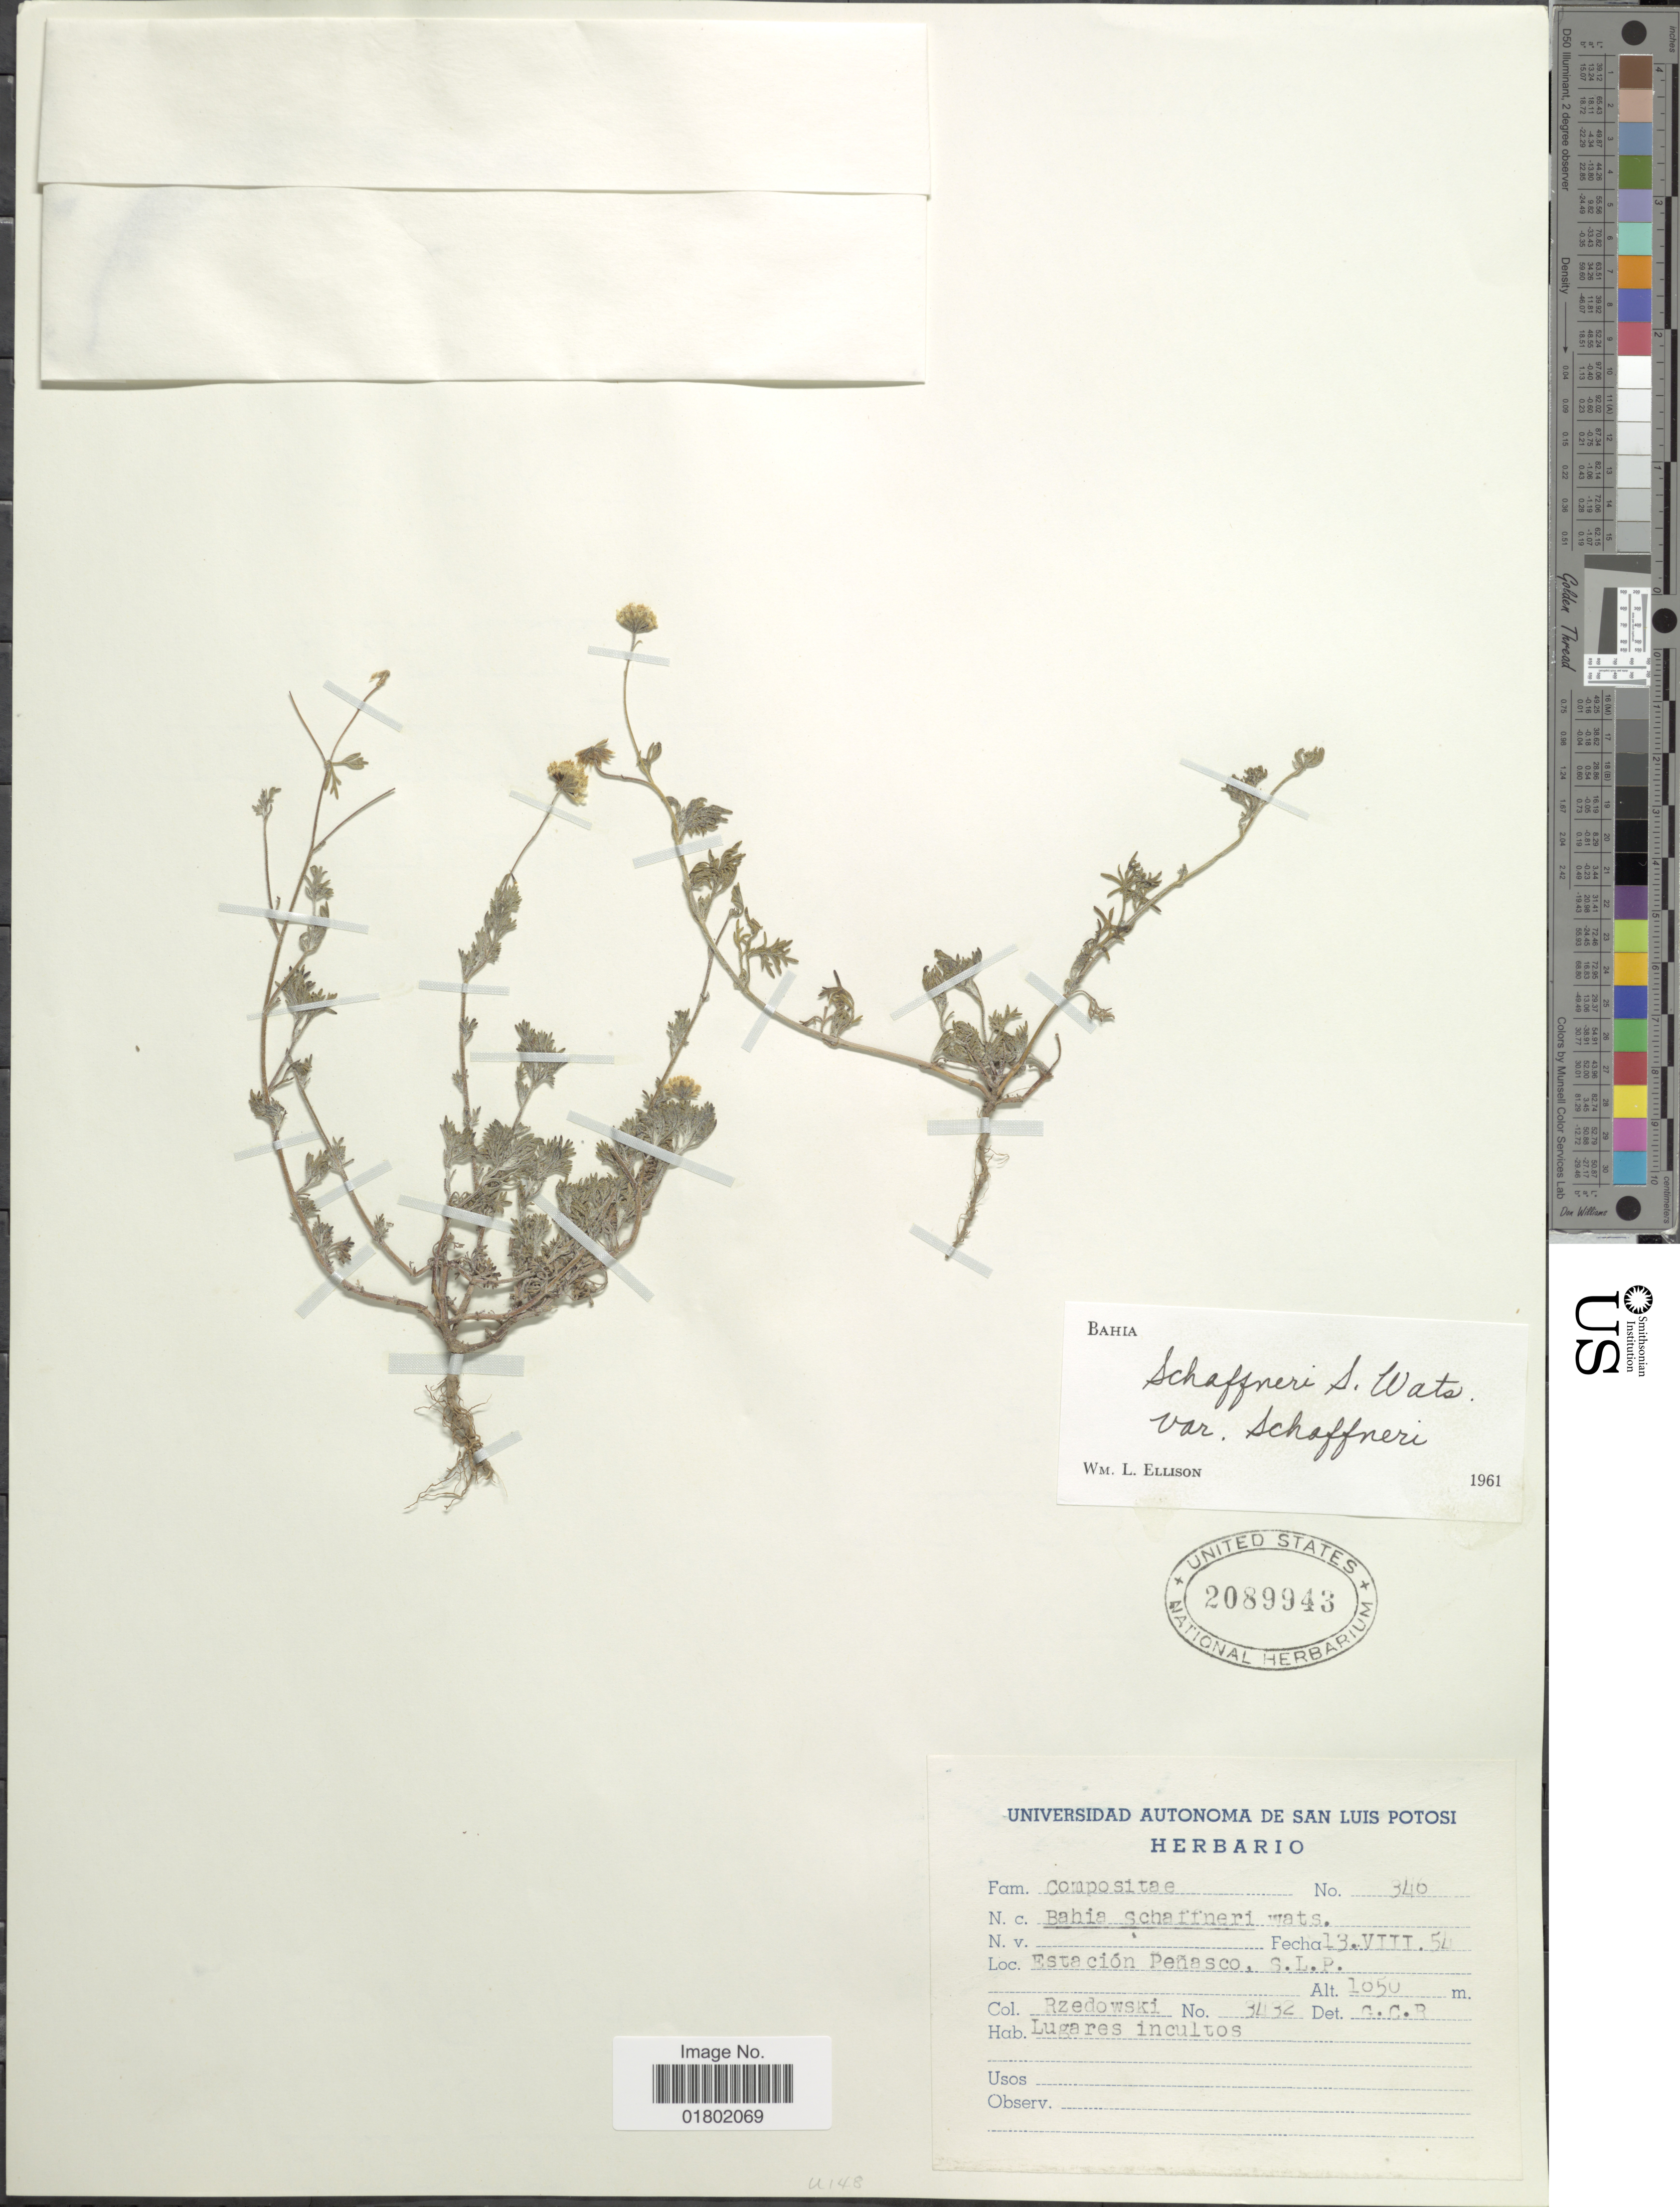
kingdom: Plantae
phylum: Tracheophyta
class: Magnoliopsida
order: Asterales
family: Asteraceae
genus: Bahia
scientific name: Bahia schaffneri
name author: S. Watson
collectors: Rzedowski, --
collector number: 3432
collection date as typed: Transcribed d/m/y: 13/7/54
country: Mexico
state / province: San Luis Potosí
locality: Estacion Penasco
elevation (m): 1050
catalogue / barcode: US 2089943